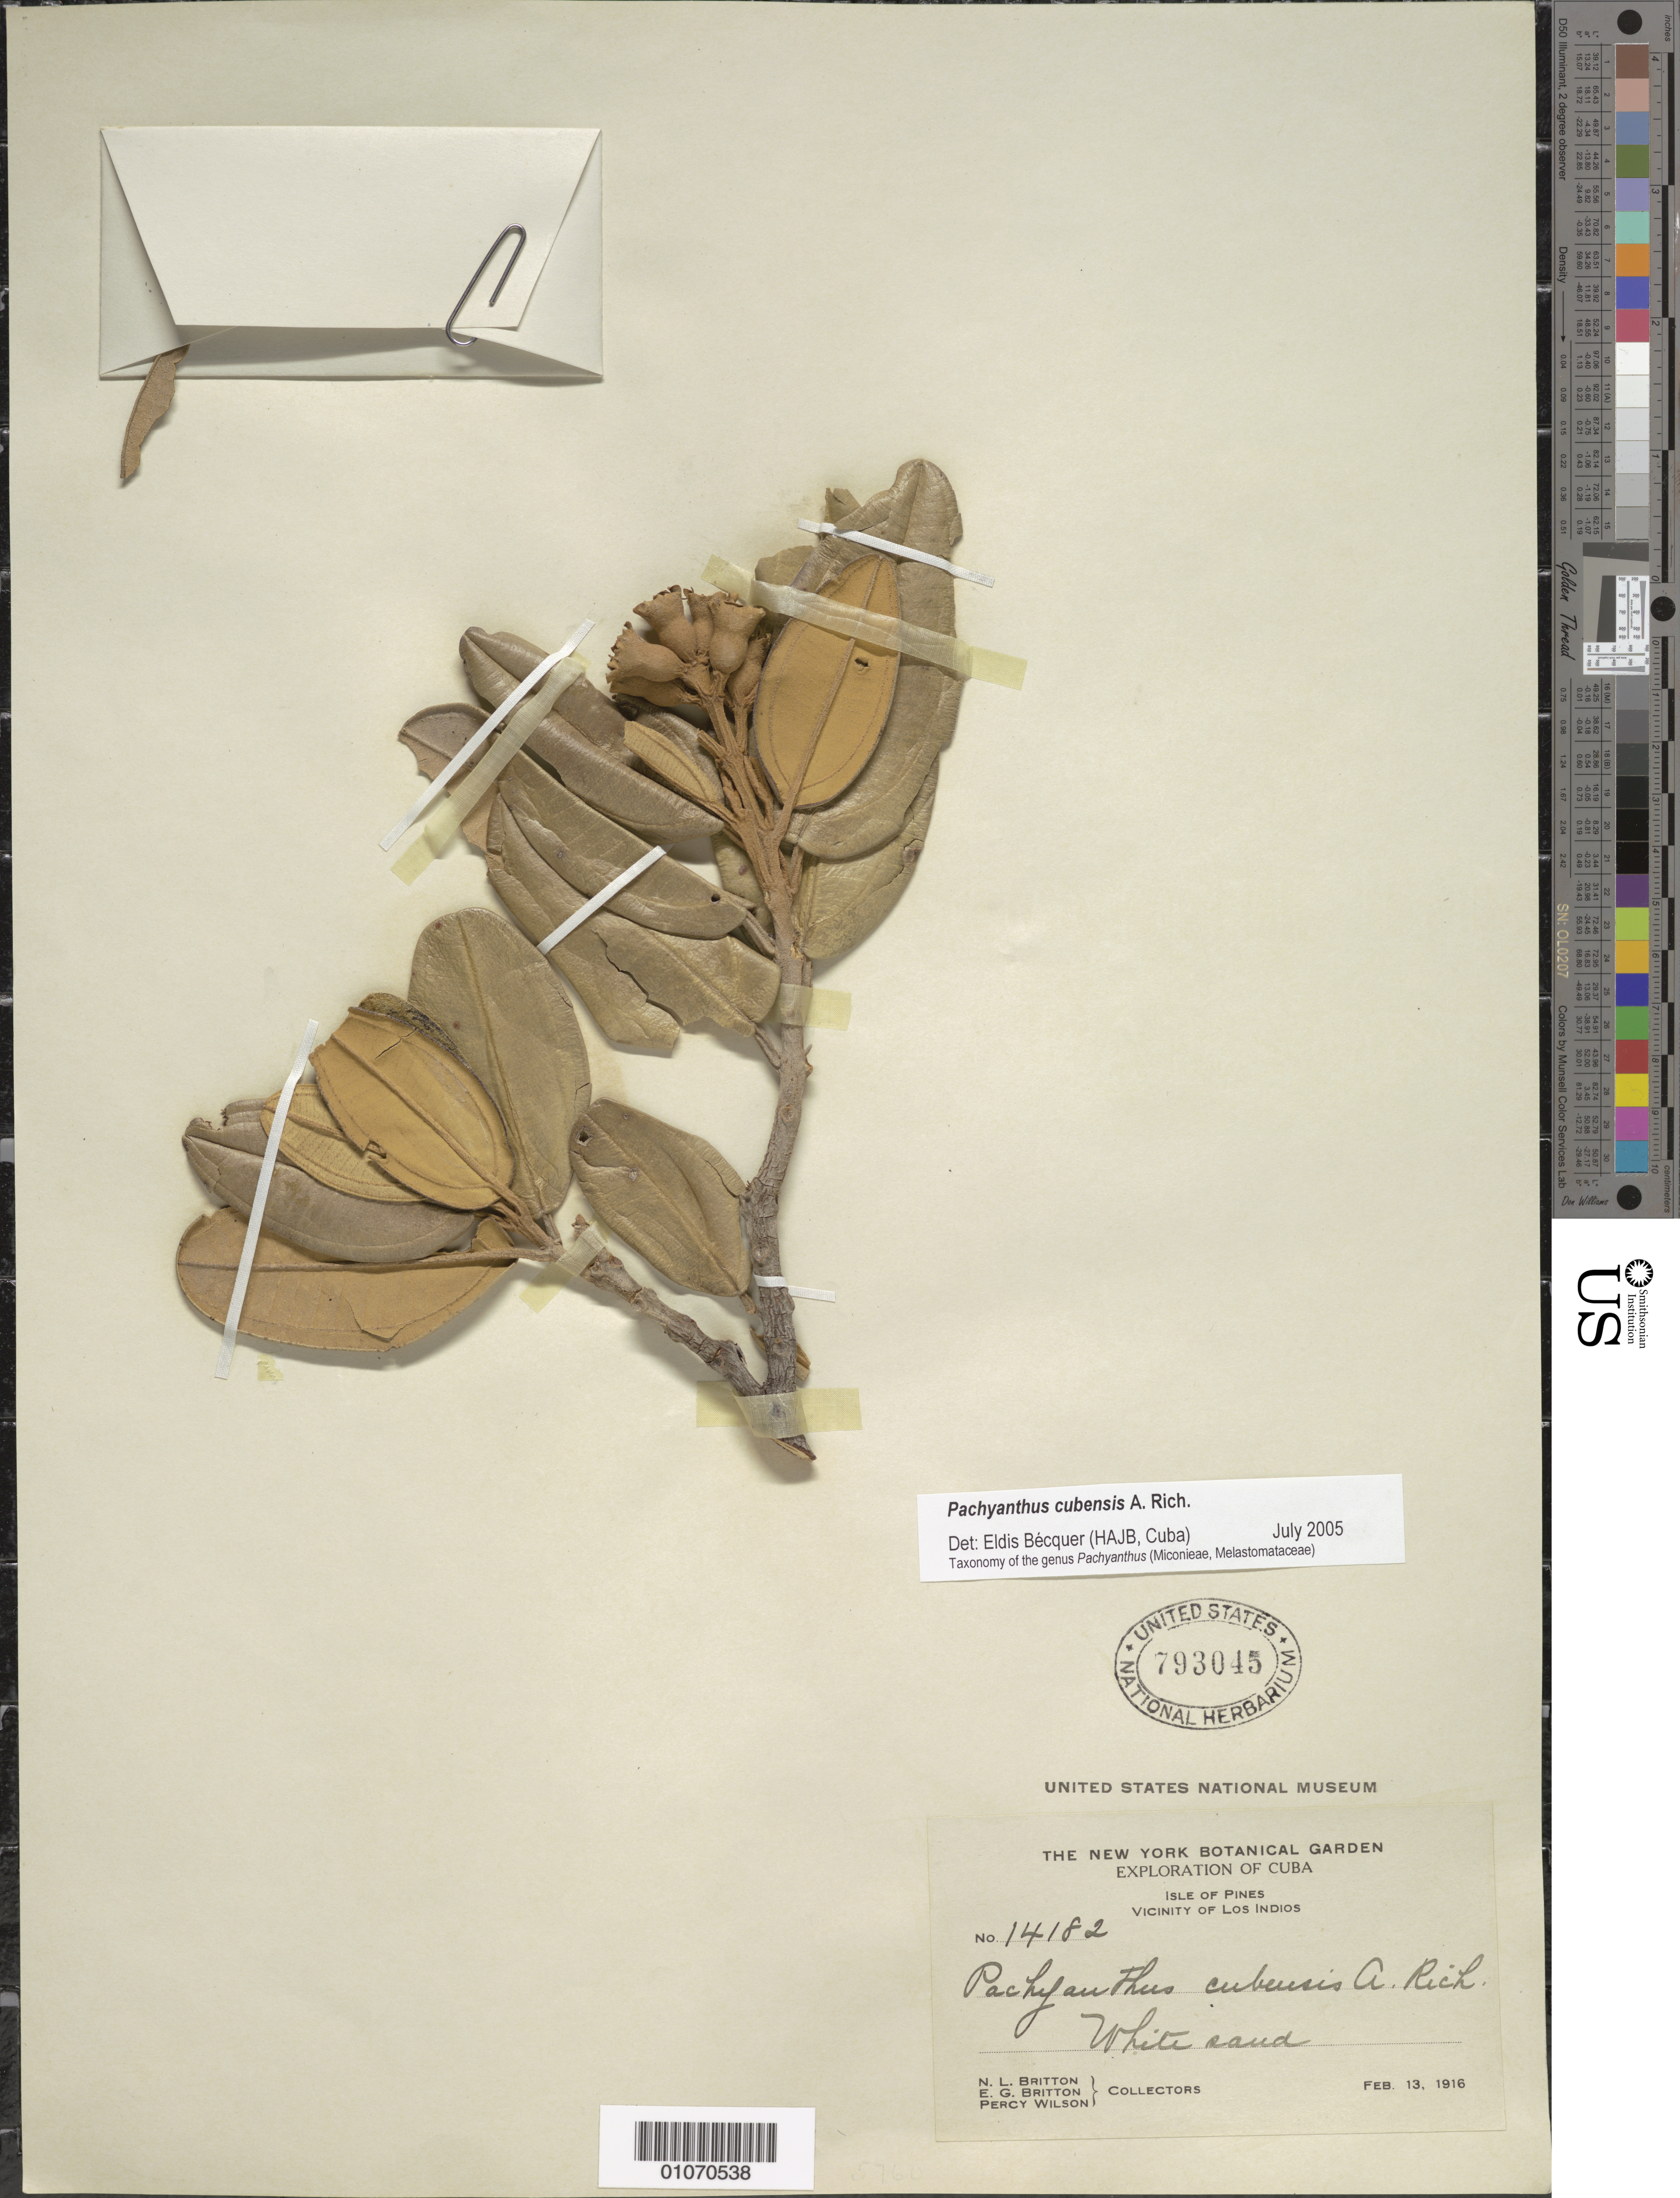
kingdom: Plantae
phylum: Tracheophyta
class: Magnoliopsida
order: Myrtales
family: Melastomataceae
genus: Pachyanthus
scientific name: Pachyanthus cubensis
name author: A. Rich.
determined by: Bécquer Granados, E. R., (HAJB)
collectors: N. Britton, E. G. Britton & P. Wilson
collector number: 14182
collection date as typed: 13 Feb 1916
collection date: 1916-02-13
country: Cuba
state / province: Isla de La Juventud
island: Isla de la Juventud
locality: Los Indios, vicinity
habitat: White sand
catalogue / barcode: US 793045